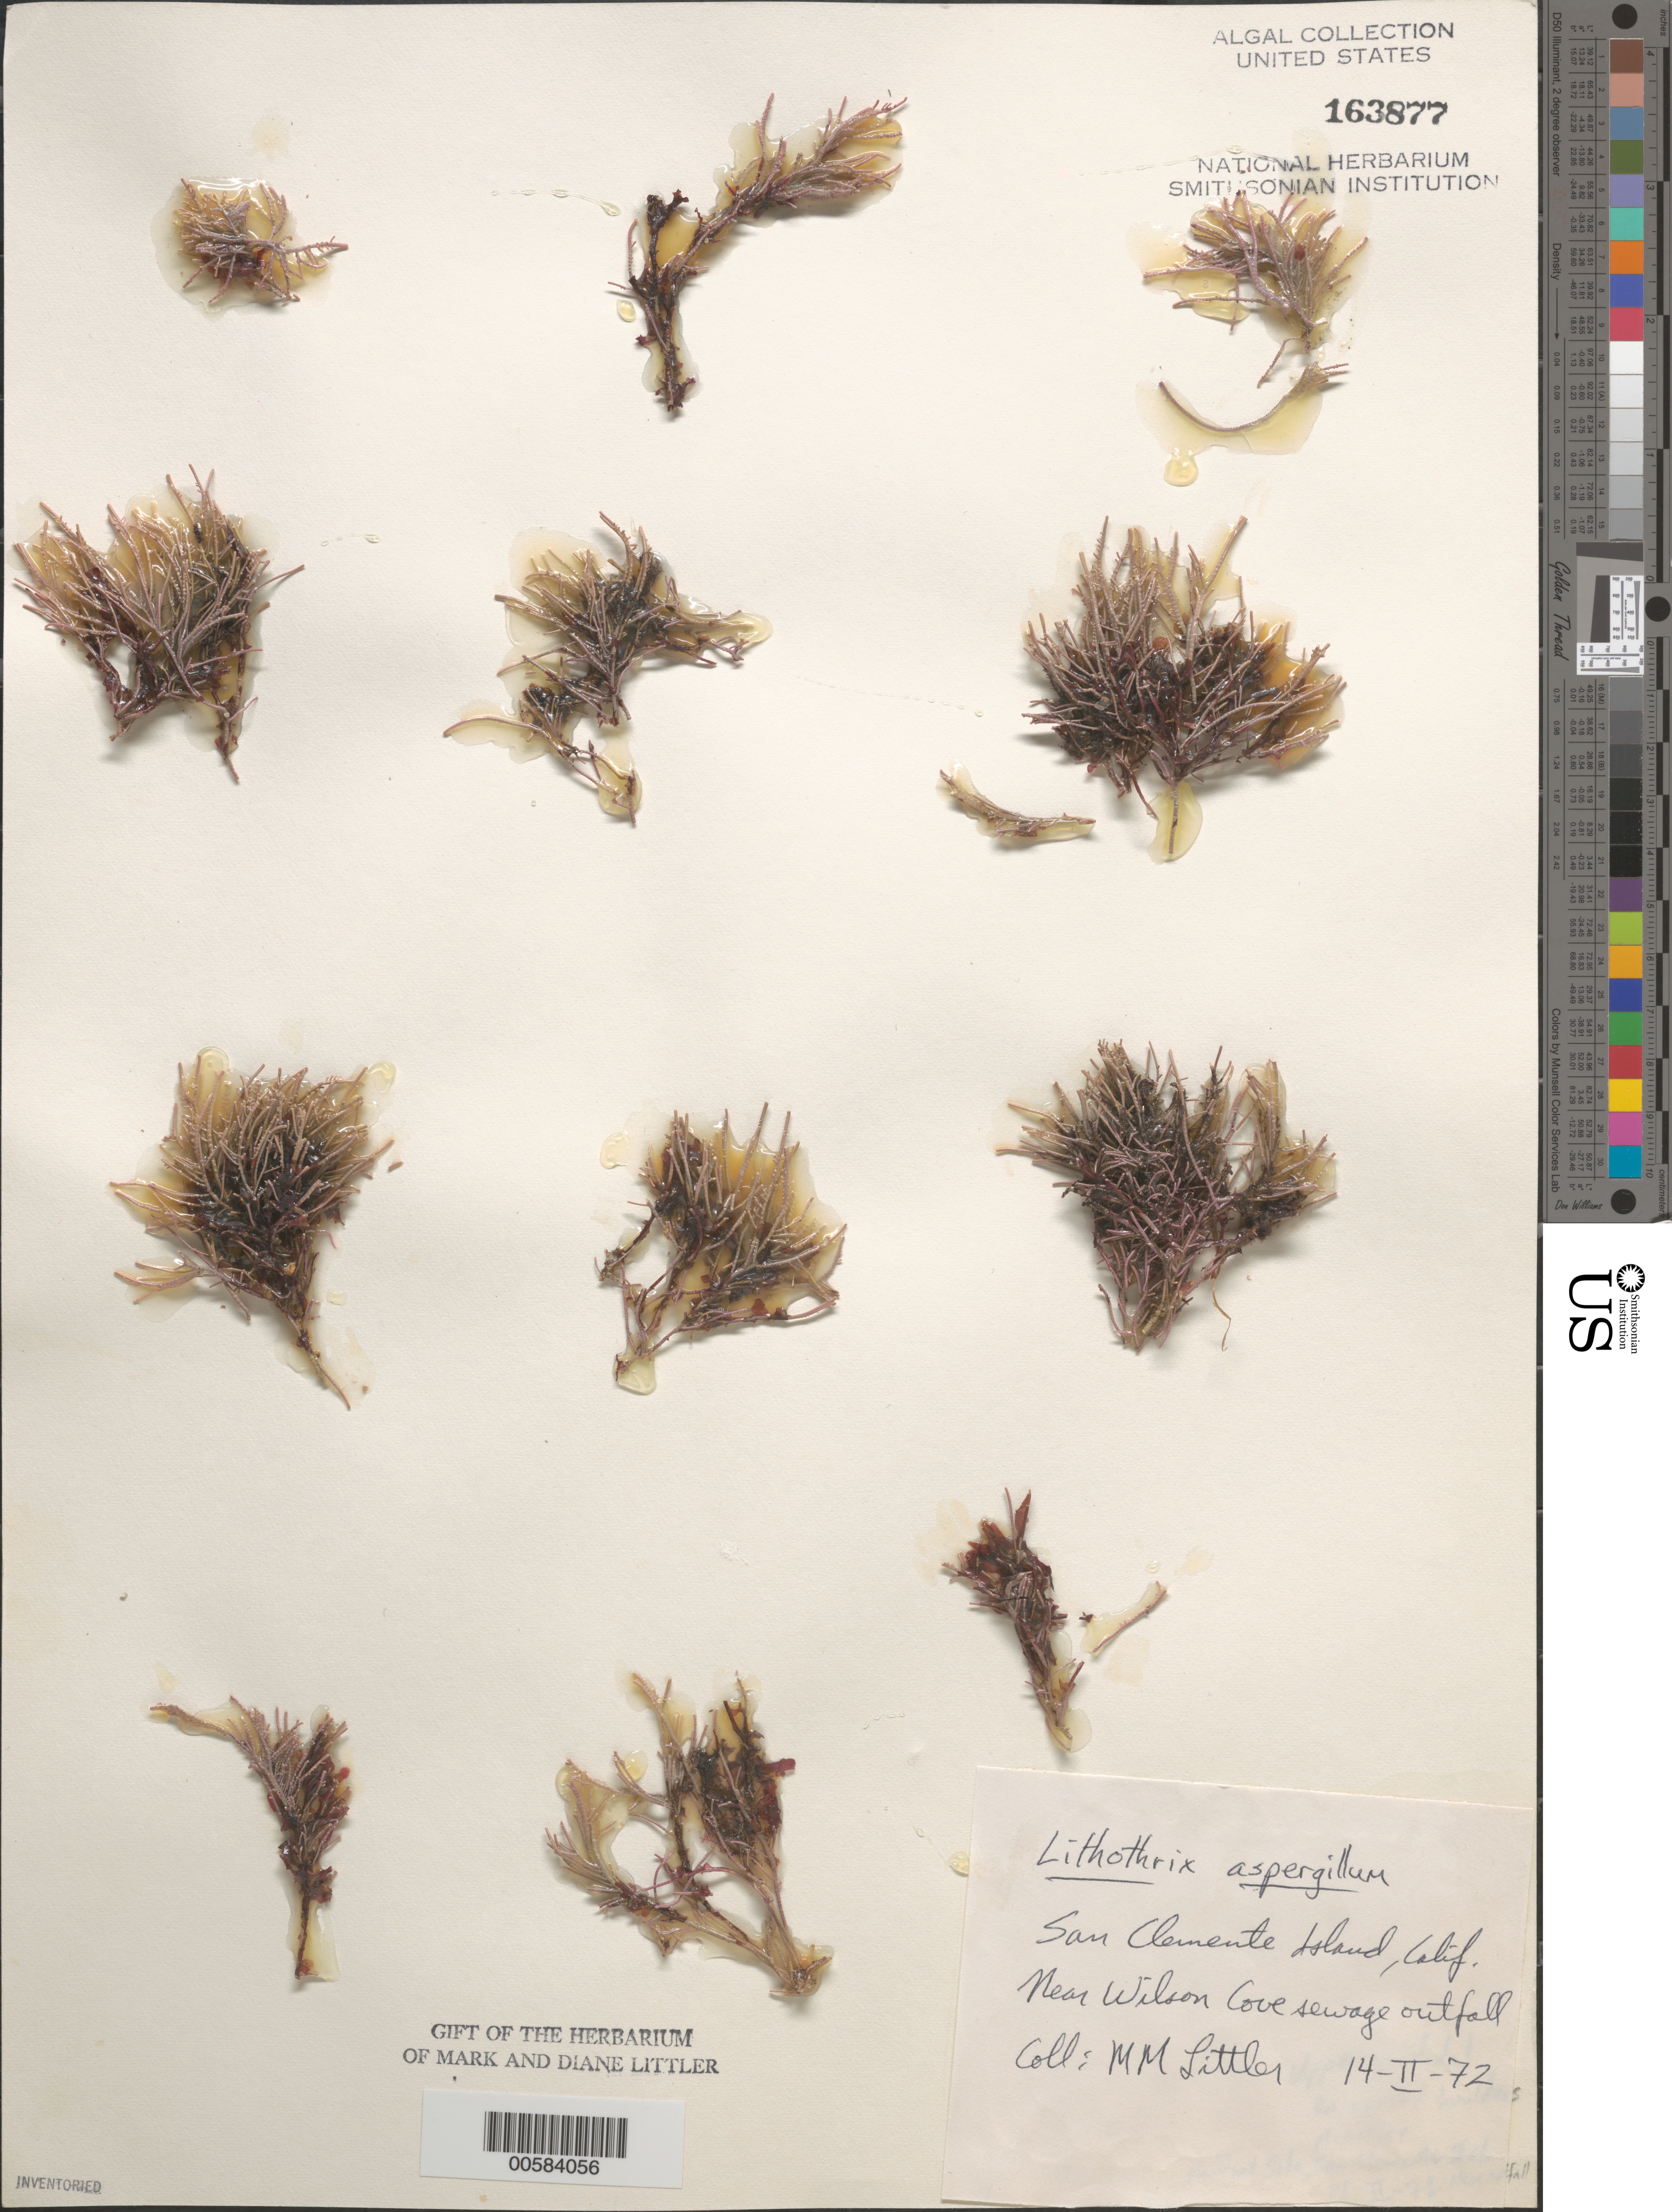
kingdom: Plantae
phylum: Rhodophyta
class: Florideophyceae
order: Corallinales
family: Lithophyllaceae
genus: Lithothrix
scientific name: Lithothrix aspergillum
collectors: M. M. Littler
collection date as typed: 14 Feb 1972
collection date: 1972-02-14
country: United States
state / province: California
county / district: Los Angeles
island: San Clemente Island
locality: Near Wilson Cove sewage outfall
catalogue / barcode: US 163877